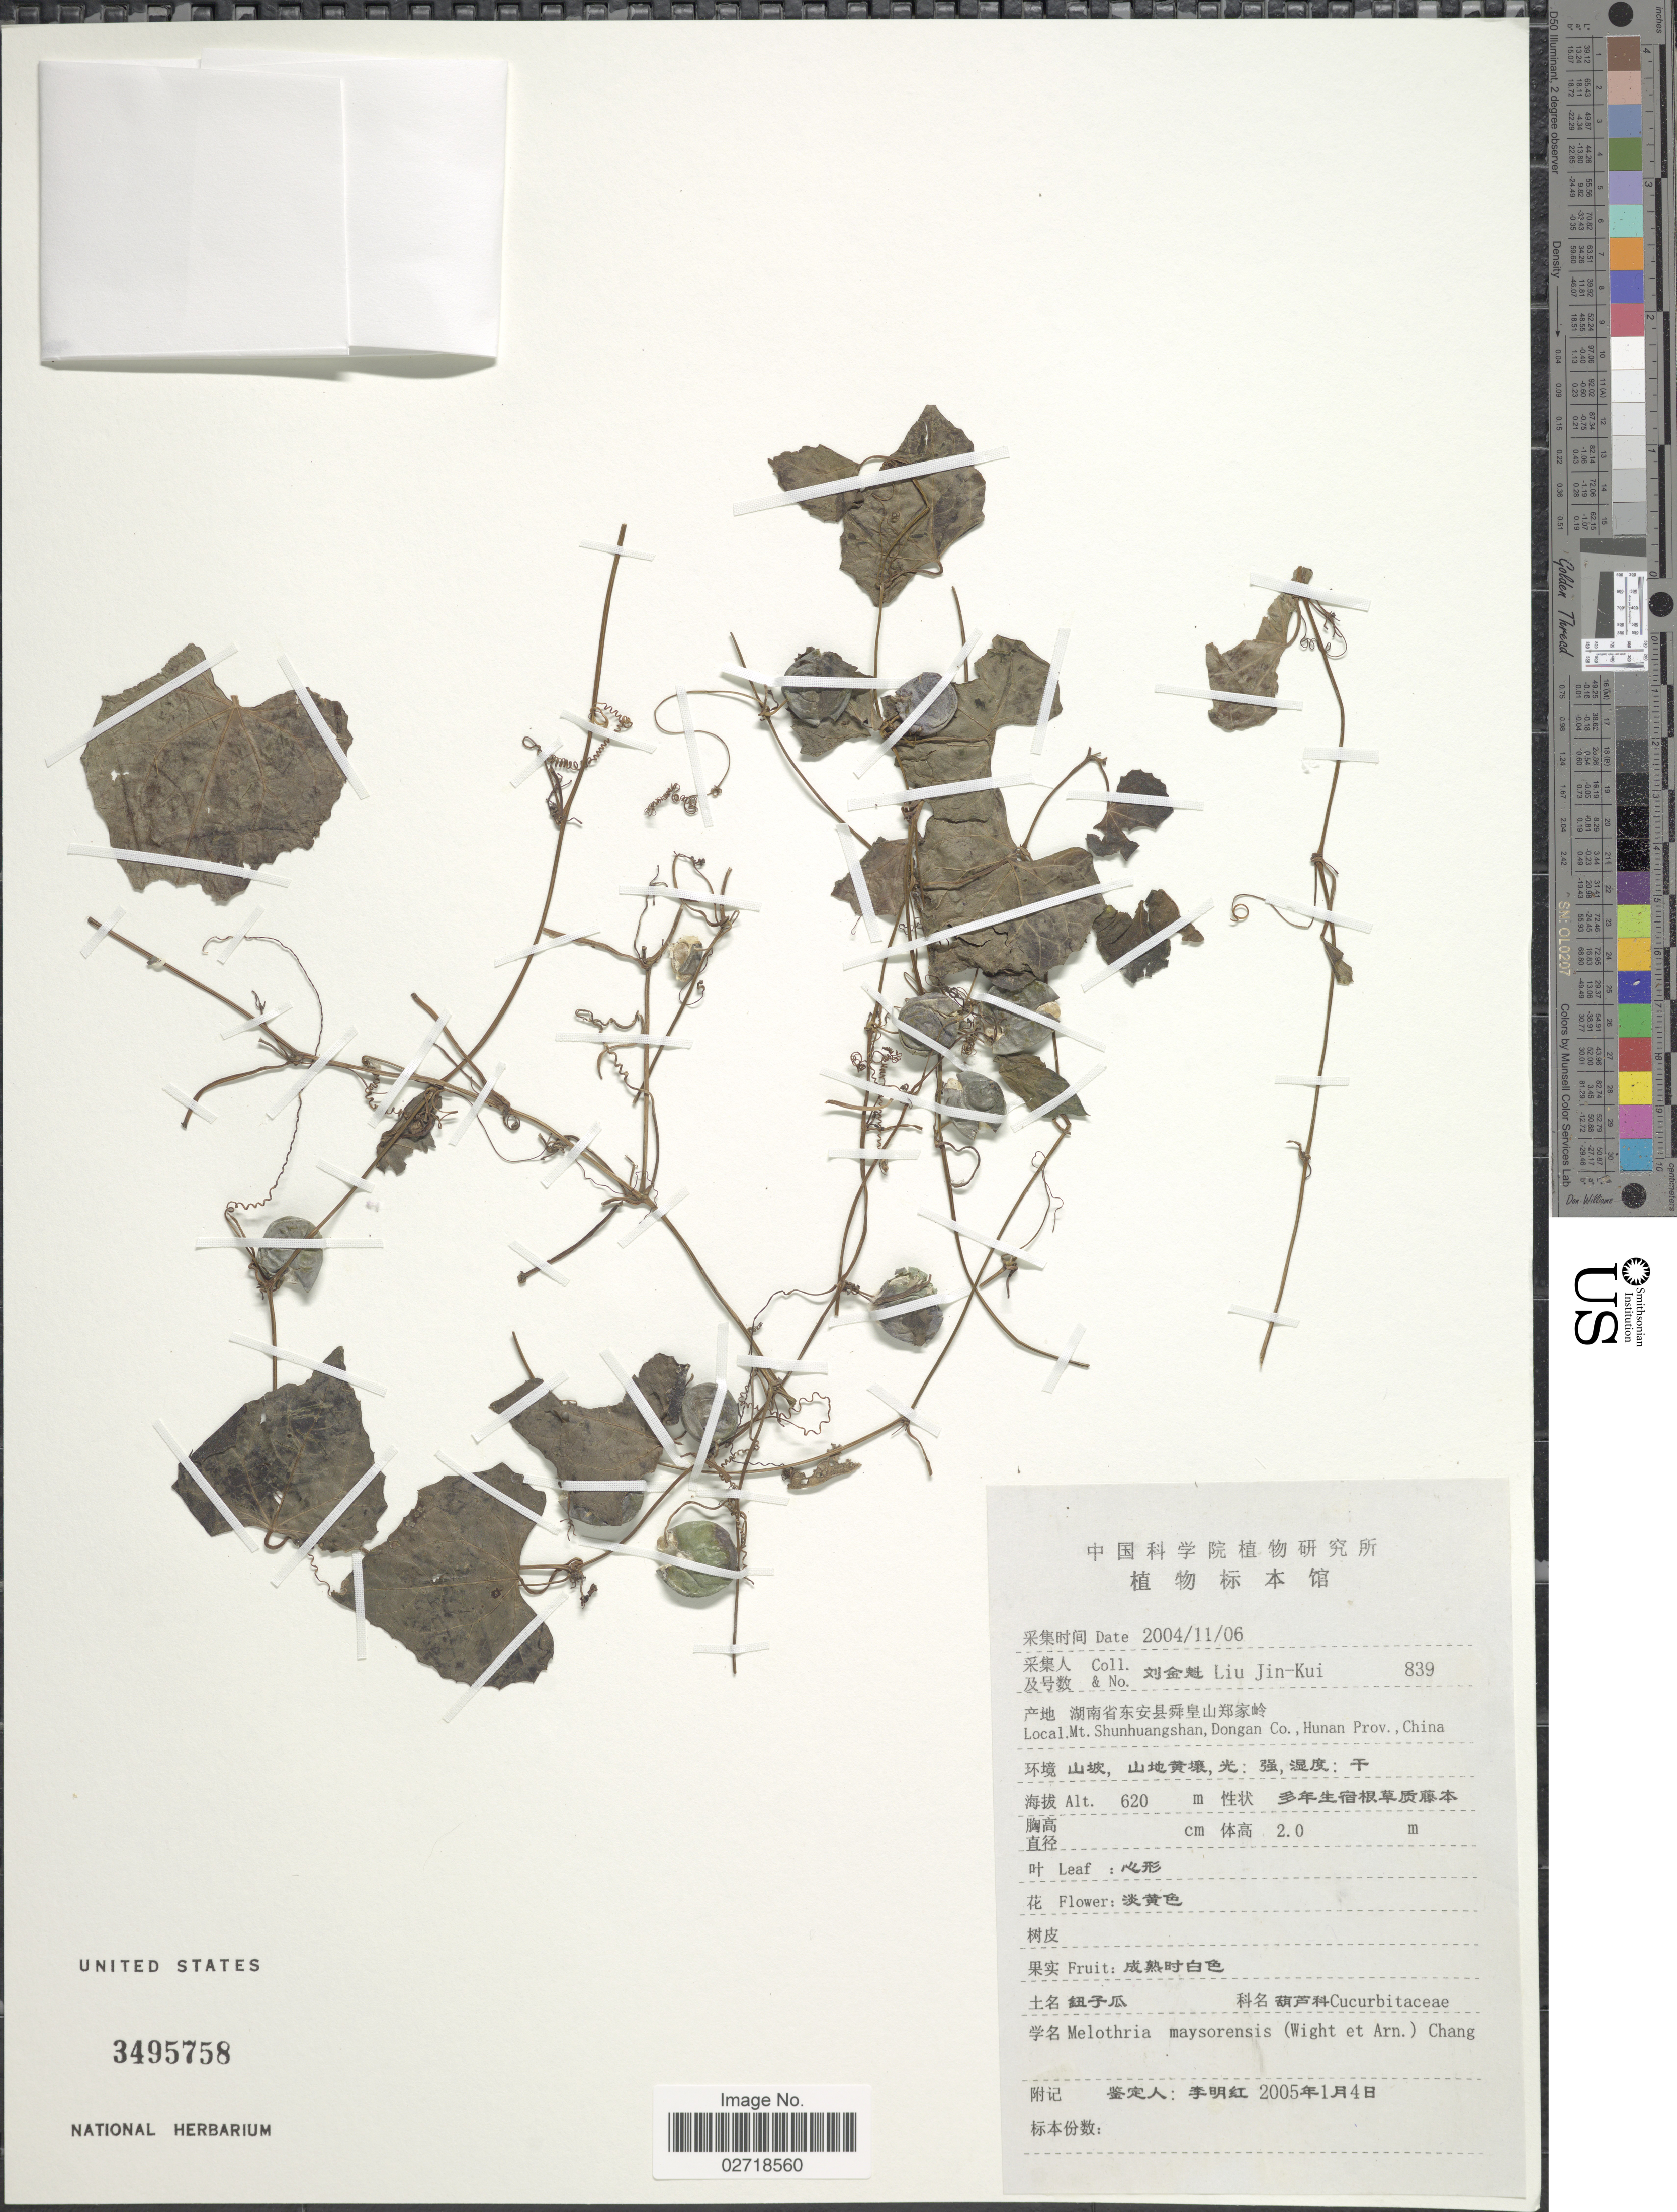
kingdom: Plantae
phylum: Tracheophyta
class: Magnoliopsida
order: Cucurbitales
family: Cucurbitaceae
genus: Zehneria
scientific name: Zehneria maysorensis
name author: (Wight & Arn.) Arn.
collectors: Liu Jin-Kui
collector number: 839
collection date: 2004-11-06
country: China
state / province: Hunan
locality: Mt. Shunhuangshan, Dongan Co., Hunan Prov., China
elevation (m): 620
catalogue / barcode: US 3495758